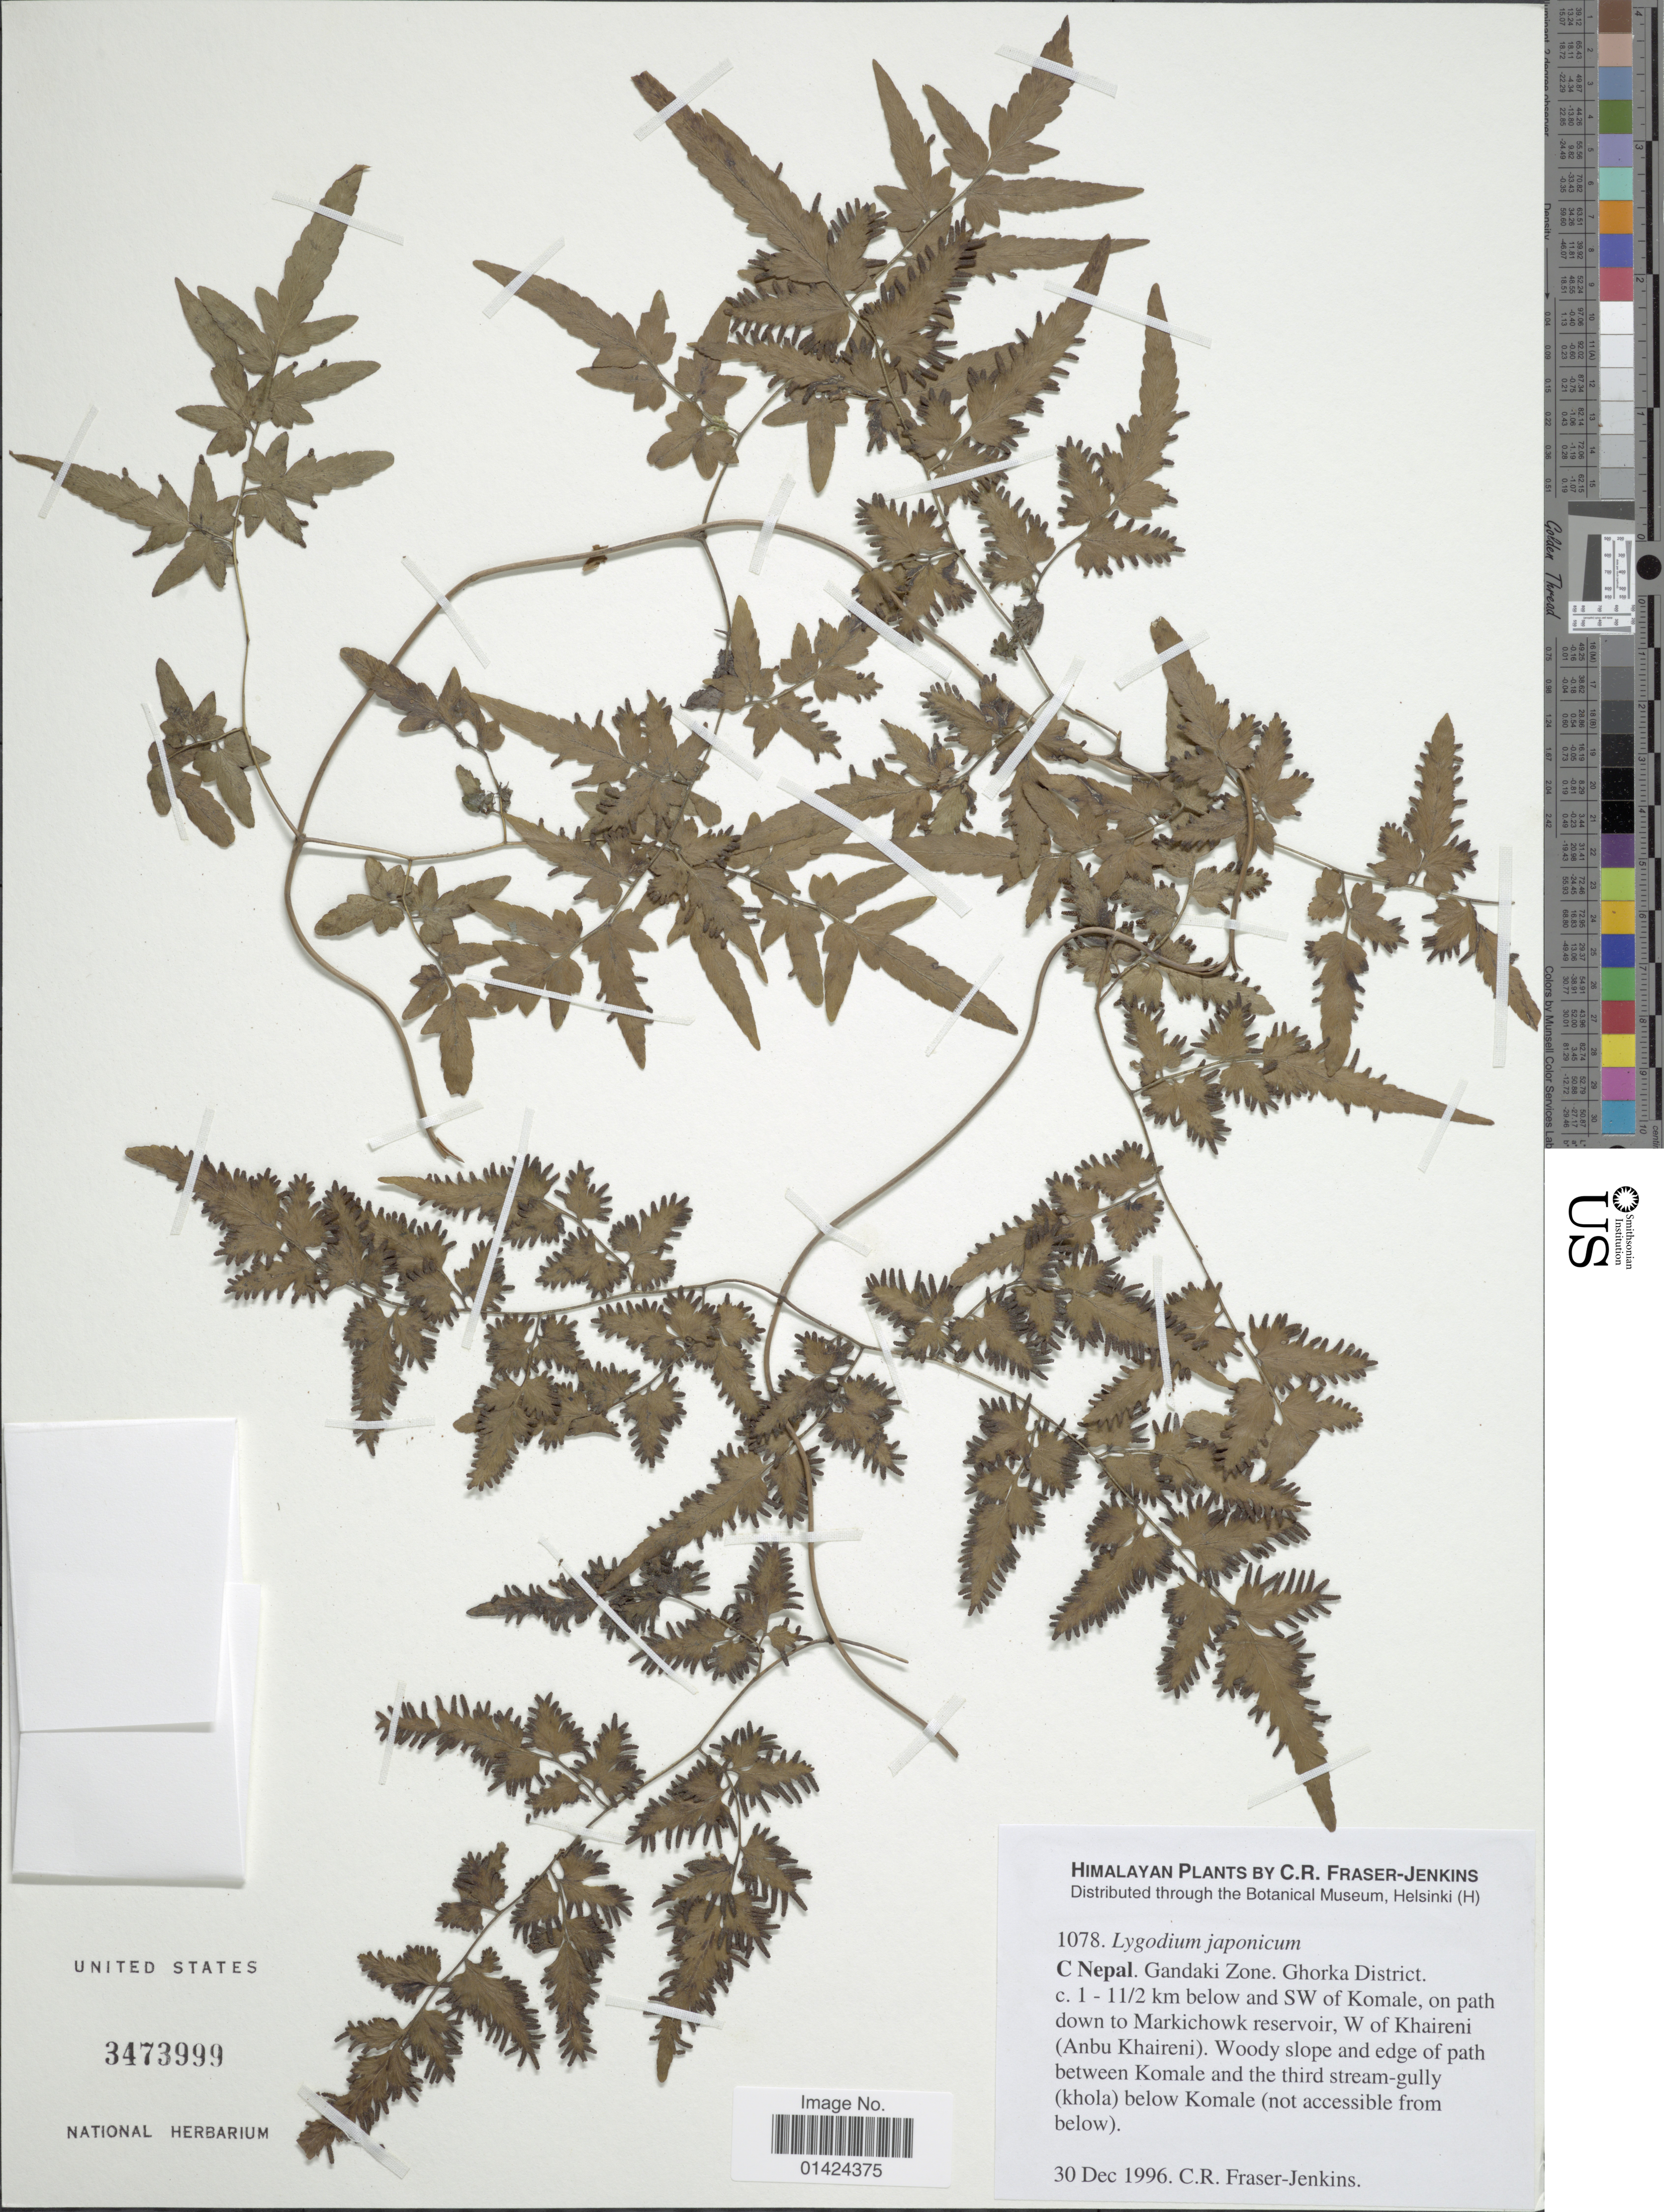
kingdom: Plantae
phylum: Tracheophyta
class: Polypodiopsida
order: Schizaeales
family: Lygodiaceae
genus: Lygodium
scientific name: Lygodium japonicum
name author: (Thunb.) Sw.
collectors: C. R. Fraser-Jenkins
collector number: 1078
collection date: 1996-12-30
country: Nepal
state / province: Gandaki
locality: Himalayan Plants. C Nepal. Gandaki Zone. Ghorka District. c. 1-11/2 km below and SW of Komale, on path down to Markichowk reservoir, W of Khaireni (Anbu Khaireni): Woody slope and edge of path between Komale and the third stream-gully (khola) below Komale (not accessible from below).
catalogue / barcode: US 3473999